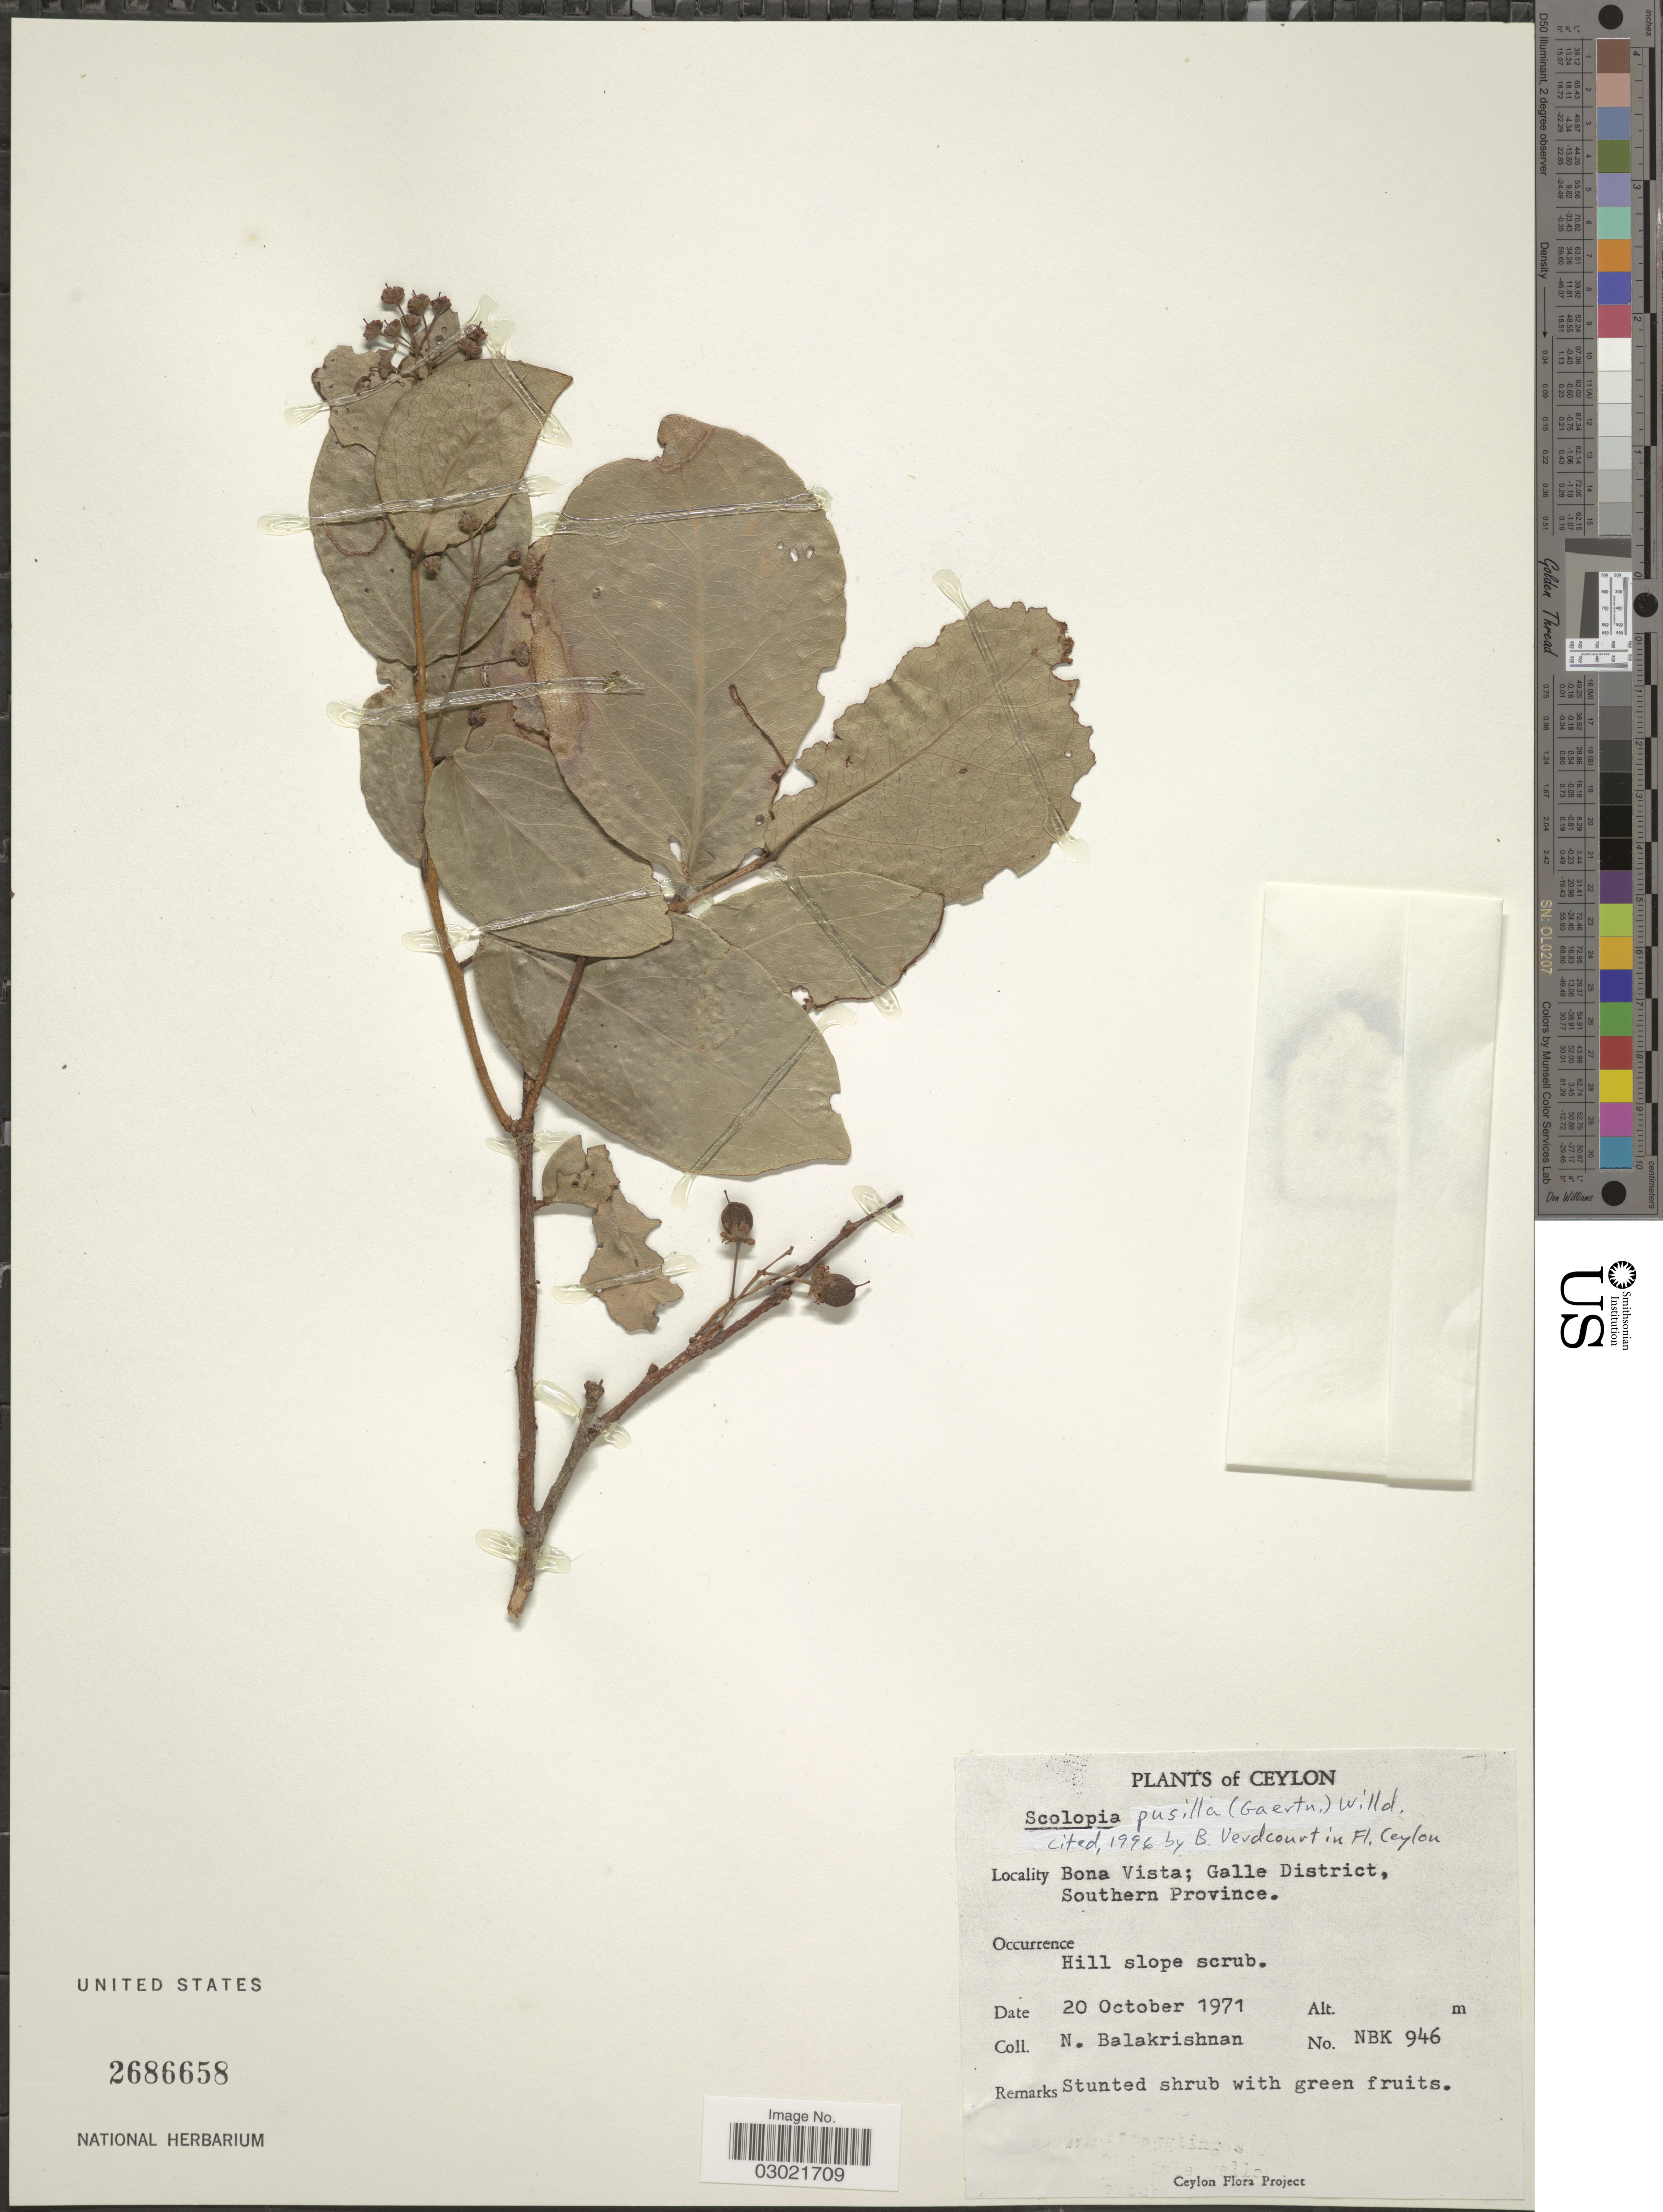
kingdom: Plantae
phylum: Tracheophyta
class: Magnoliopsida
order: Malpighiales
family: Salicaceae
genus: Scolopia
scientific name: Scolopia pusilla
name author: (Gaertn.) Willd.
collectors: N. Balakrishnan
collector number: NBK 946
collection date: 1971-10-20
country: Sri Lanka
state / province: Southern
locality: Ceylon. Bona Vista; Galle District.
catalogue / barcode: US 2686658